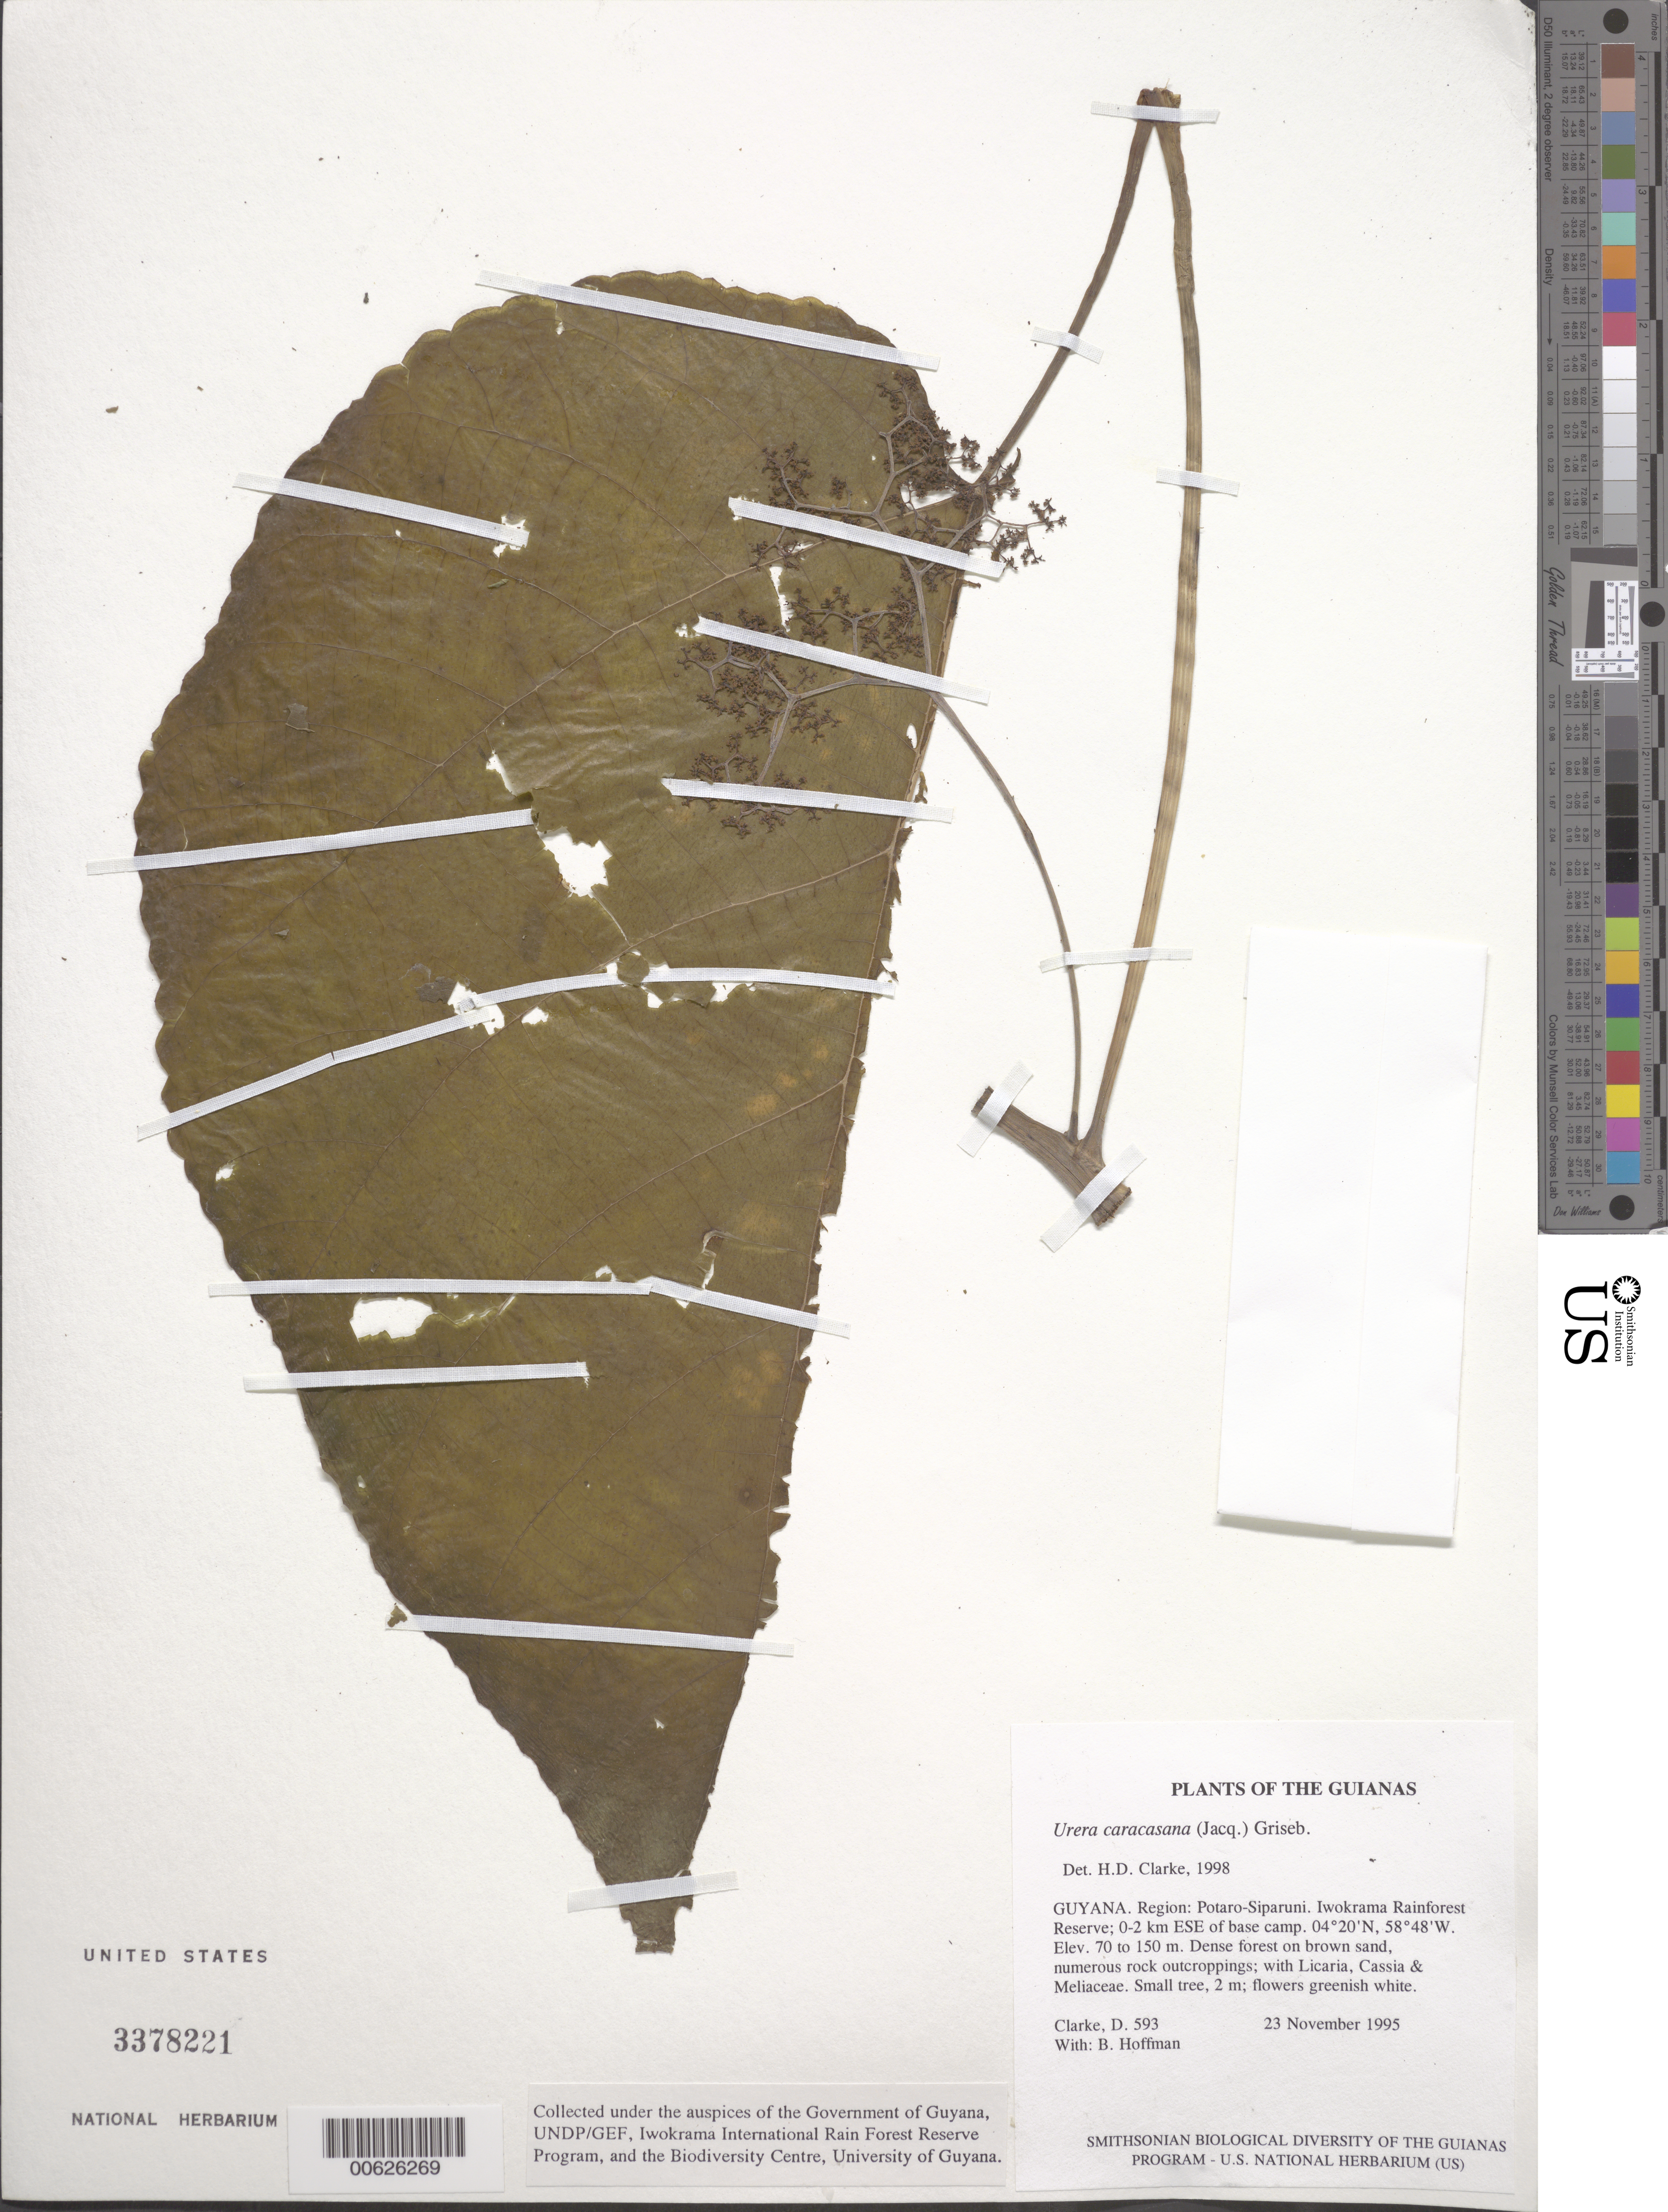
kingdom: Plantae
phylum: Tracheophyta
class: Magnoliopsida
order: Rosales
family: Urticaceae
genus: Urera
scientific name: Urera caracasana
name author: (Jacq.) Gaudich. ex Griseb.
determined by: Clarke, H. D., University of North Carolina (Asheville)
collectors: H. D. Clarke & B. Hoffman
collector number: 593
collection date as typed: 23 November 1995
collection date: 1995-11-23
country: Guyana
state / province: Potaro-Siparuni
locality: Iwokrama Rainforest Reserve; 0-2 km ESE of base camp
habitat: Dense forest on brown sand, numerous rock outcroppings; with Licaria, Cassia & Meliaceae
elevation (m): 70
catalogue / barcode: US 3378221